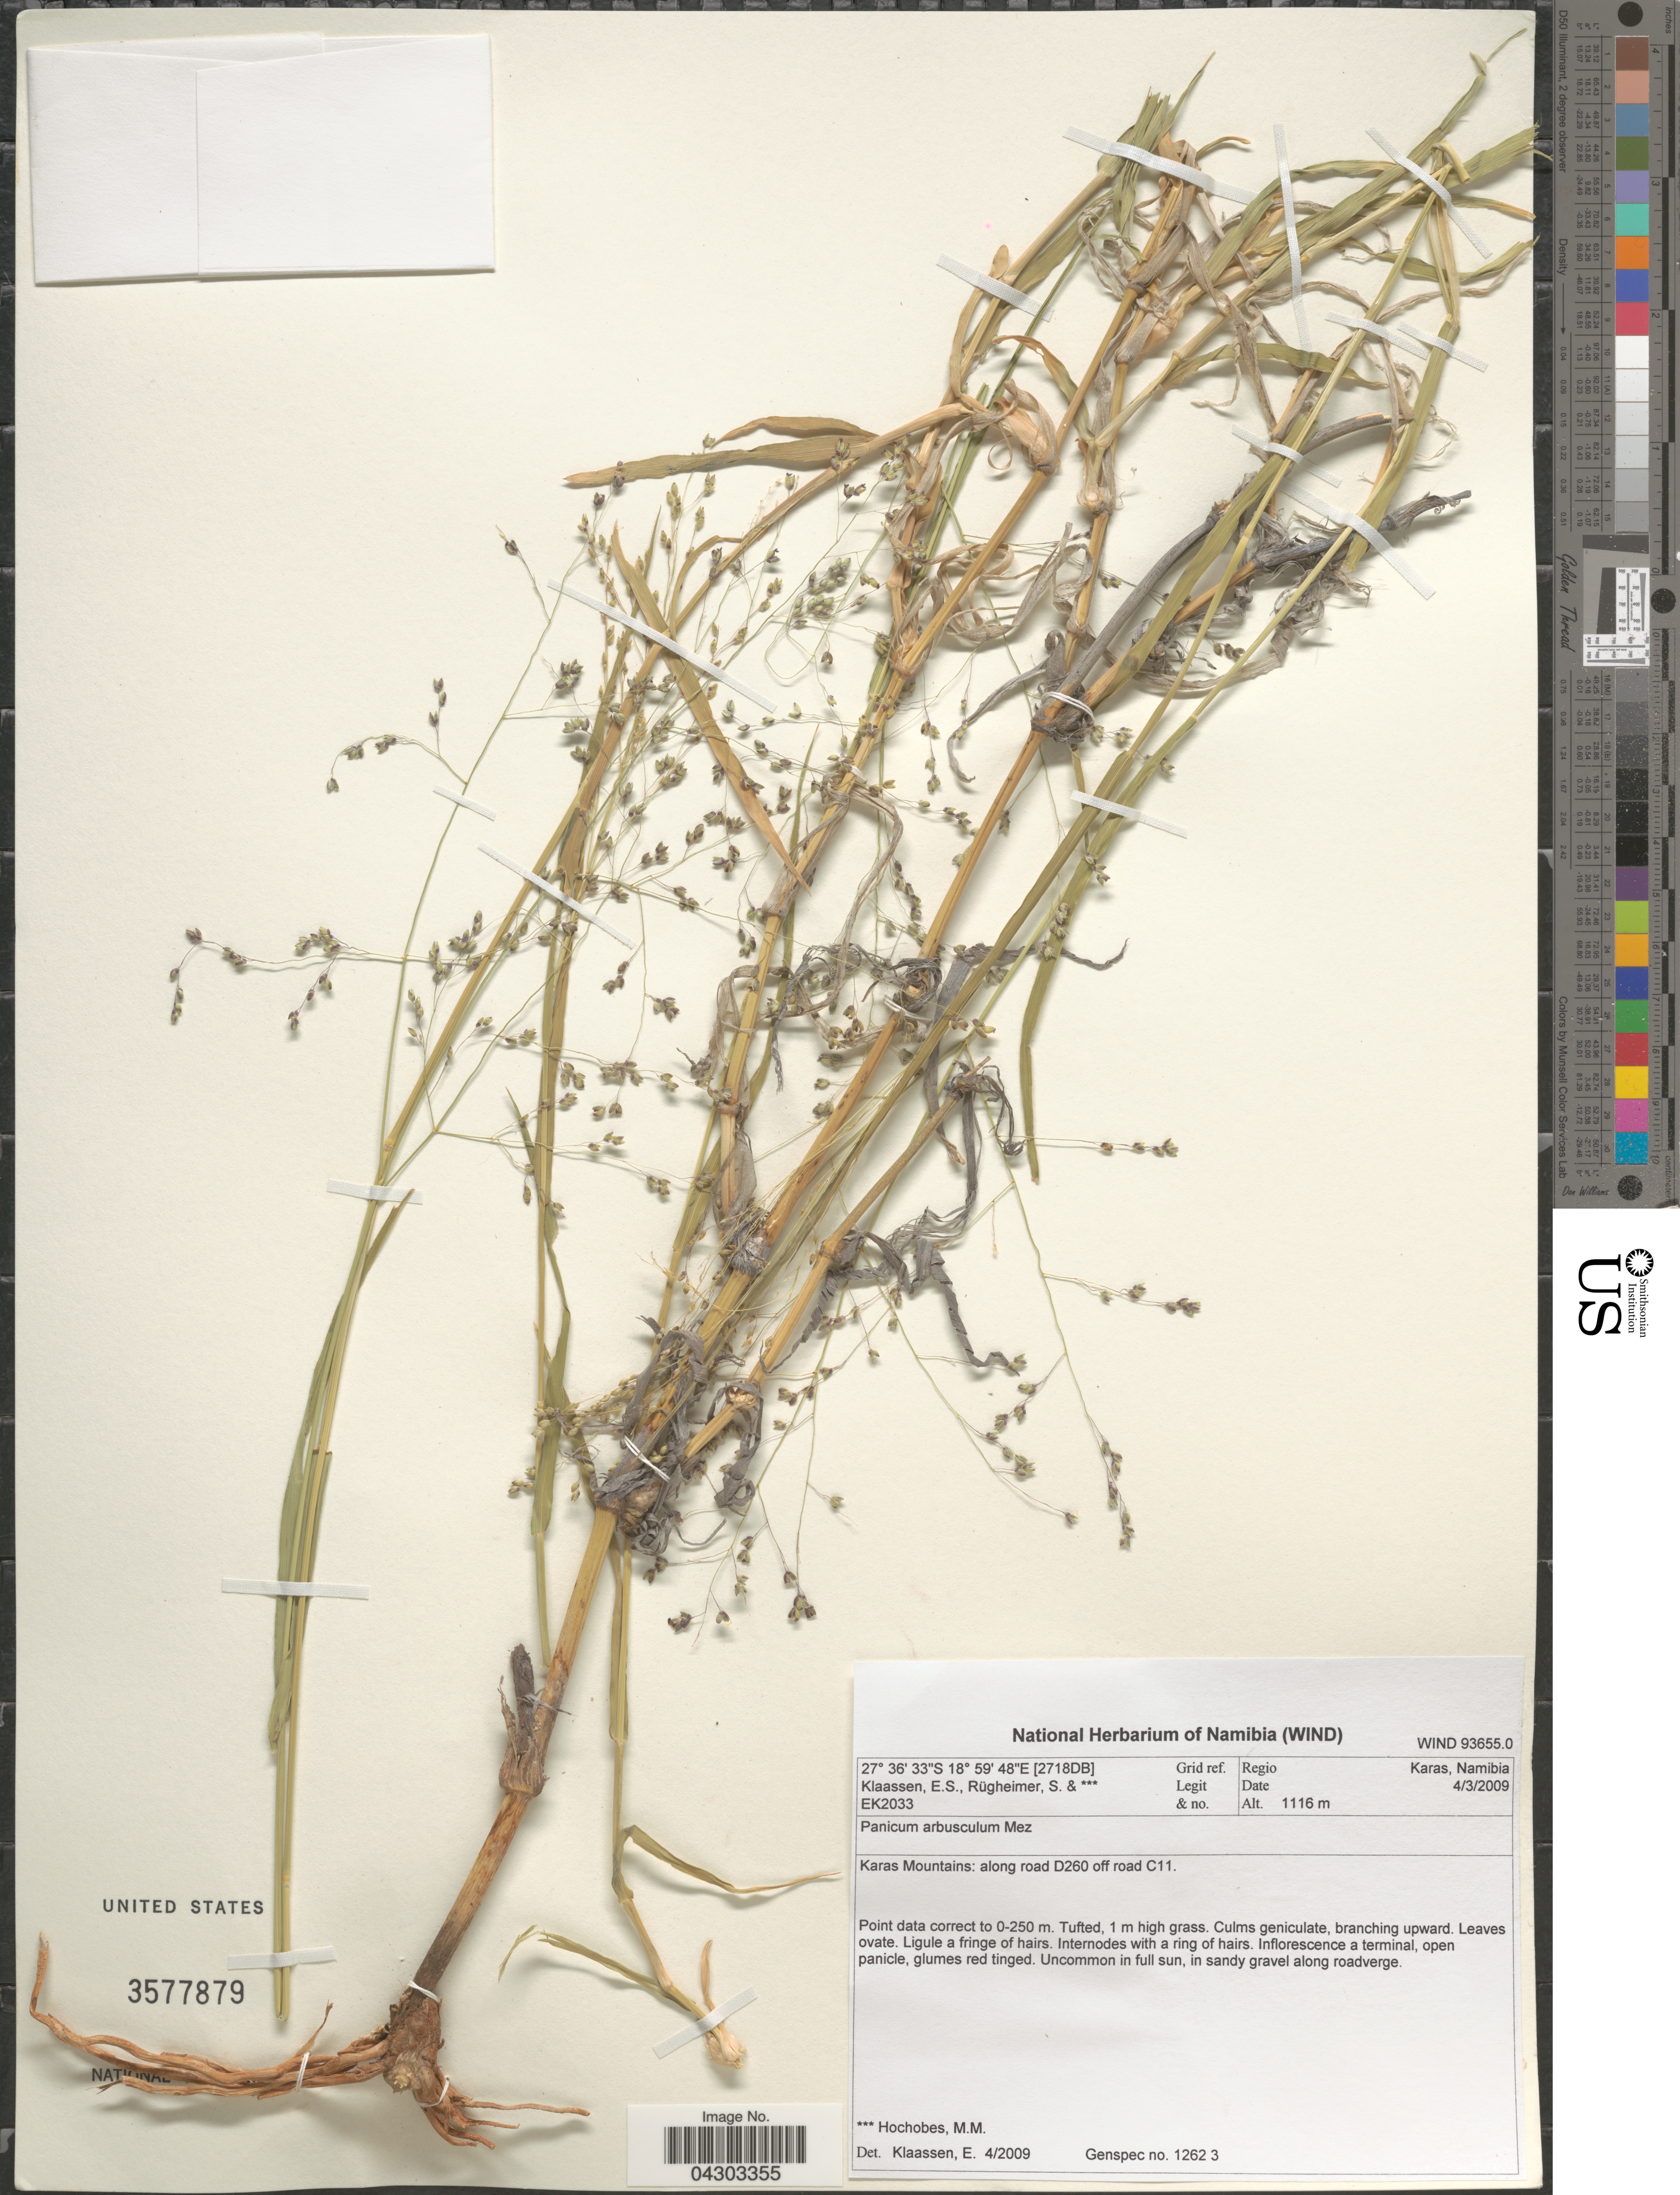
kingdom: Plantae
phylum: Tracheophyta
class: Liliopsida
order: Poales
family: Poaceae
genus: Panicum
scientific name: Panicum arbusculum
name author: Mez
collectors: E. S. Klaassen, S. Rugheimer & M. Hochobes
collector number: EK2033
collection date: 2009-03-04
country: Namibia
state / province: Karas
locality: Grid ref. [2718DB]. Regio Karas, Namibia. Karas Mountains; along road D260 off road C11. Uncommon in full sun, in sandy gravel along roadverge.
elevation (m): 1116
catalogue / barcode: US 3577879